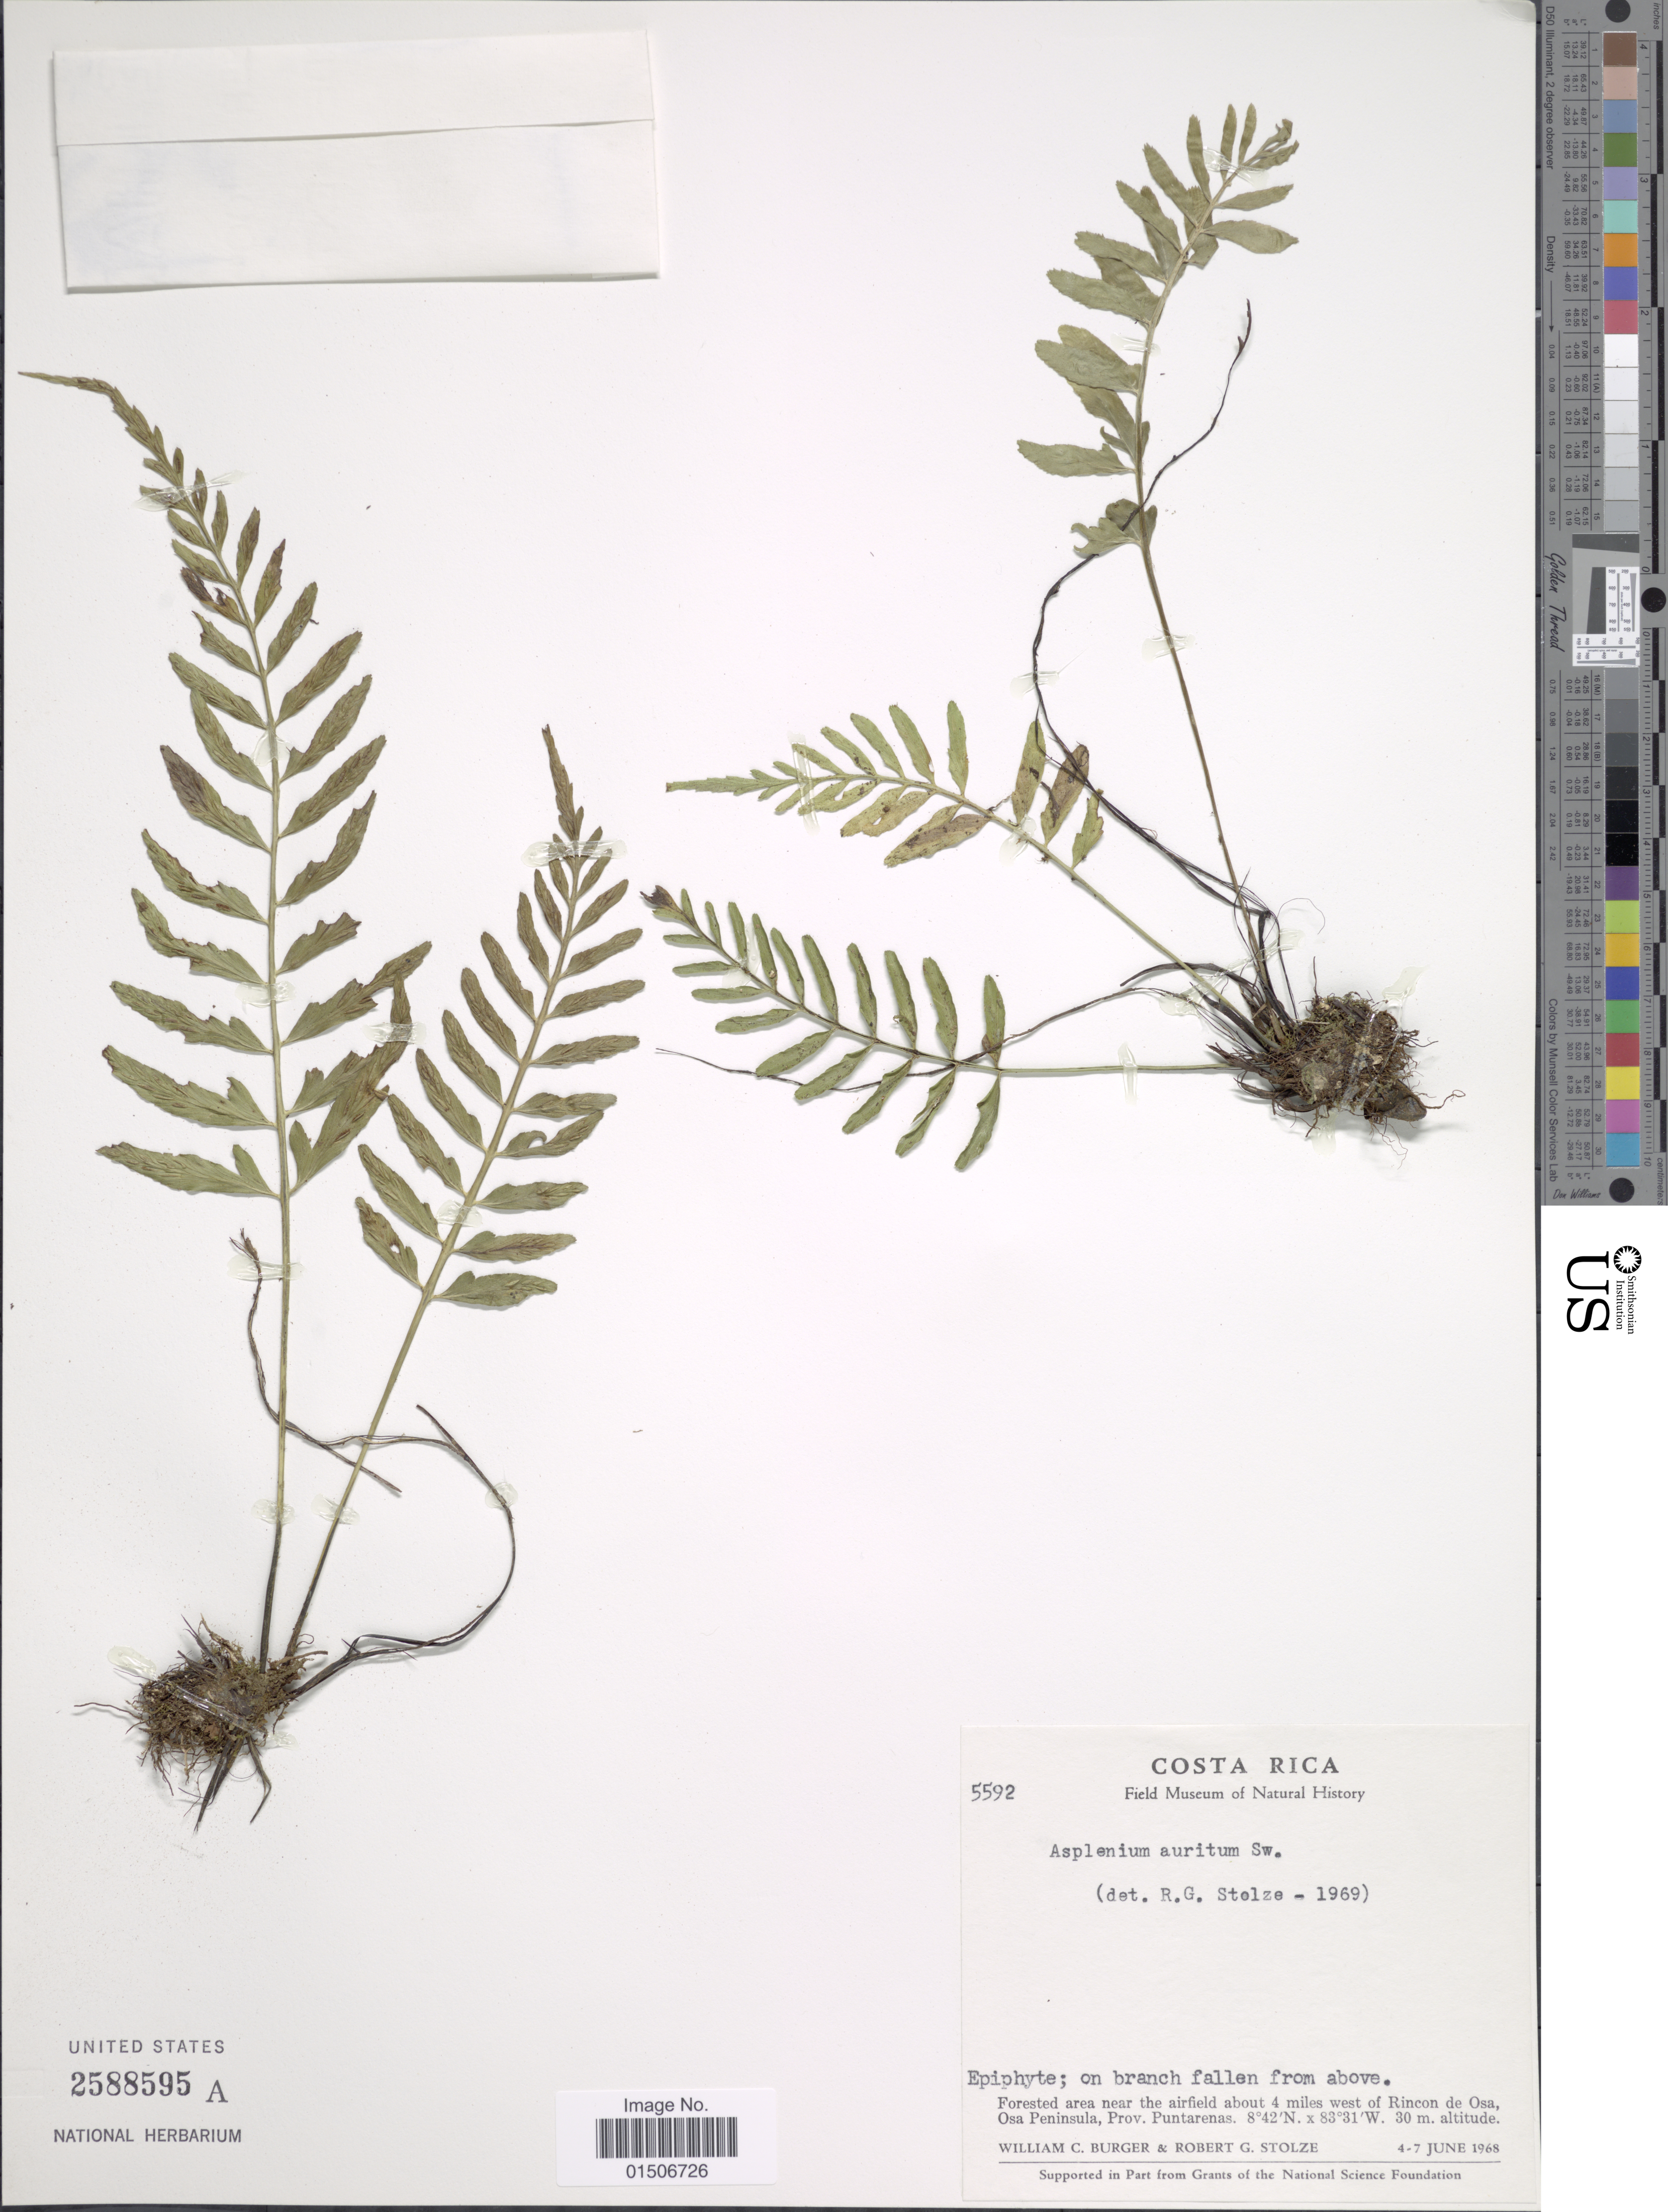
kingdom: Plantae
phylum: Tracheophyta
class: Polypodiopsida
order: Polypodiales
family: Aspleniaceae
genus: Asplenium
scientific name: Asplenium levyi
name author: E. Fourn.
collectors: W. Burger & R. G. Stolze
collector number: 5592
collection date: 1968-06-04/1968-06-07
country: Costa Rica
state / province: Puntarenas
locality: On branch fallen from above. Forested area near the airfield about 4 miles west of RIncon de Osa, Osa Peninsula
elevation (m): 30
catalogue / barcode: US 2588595A